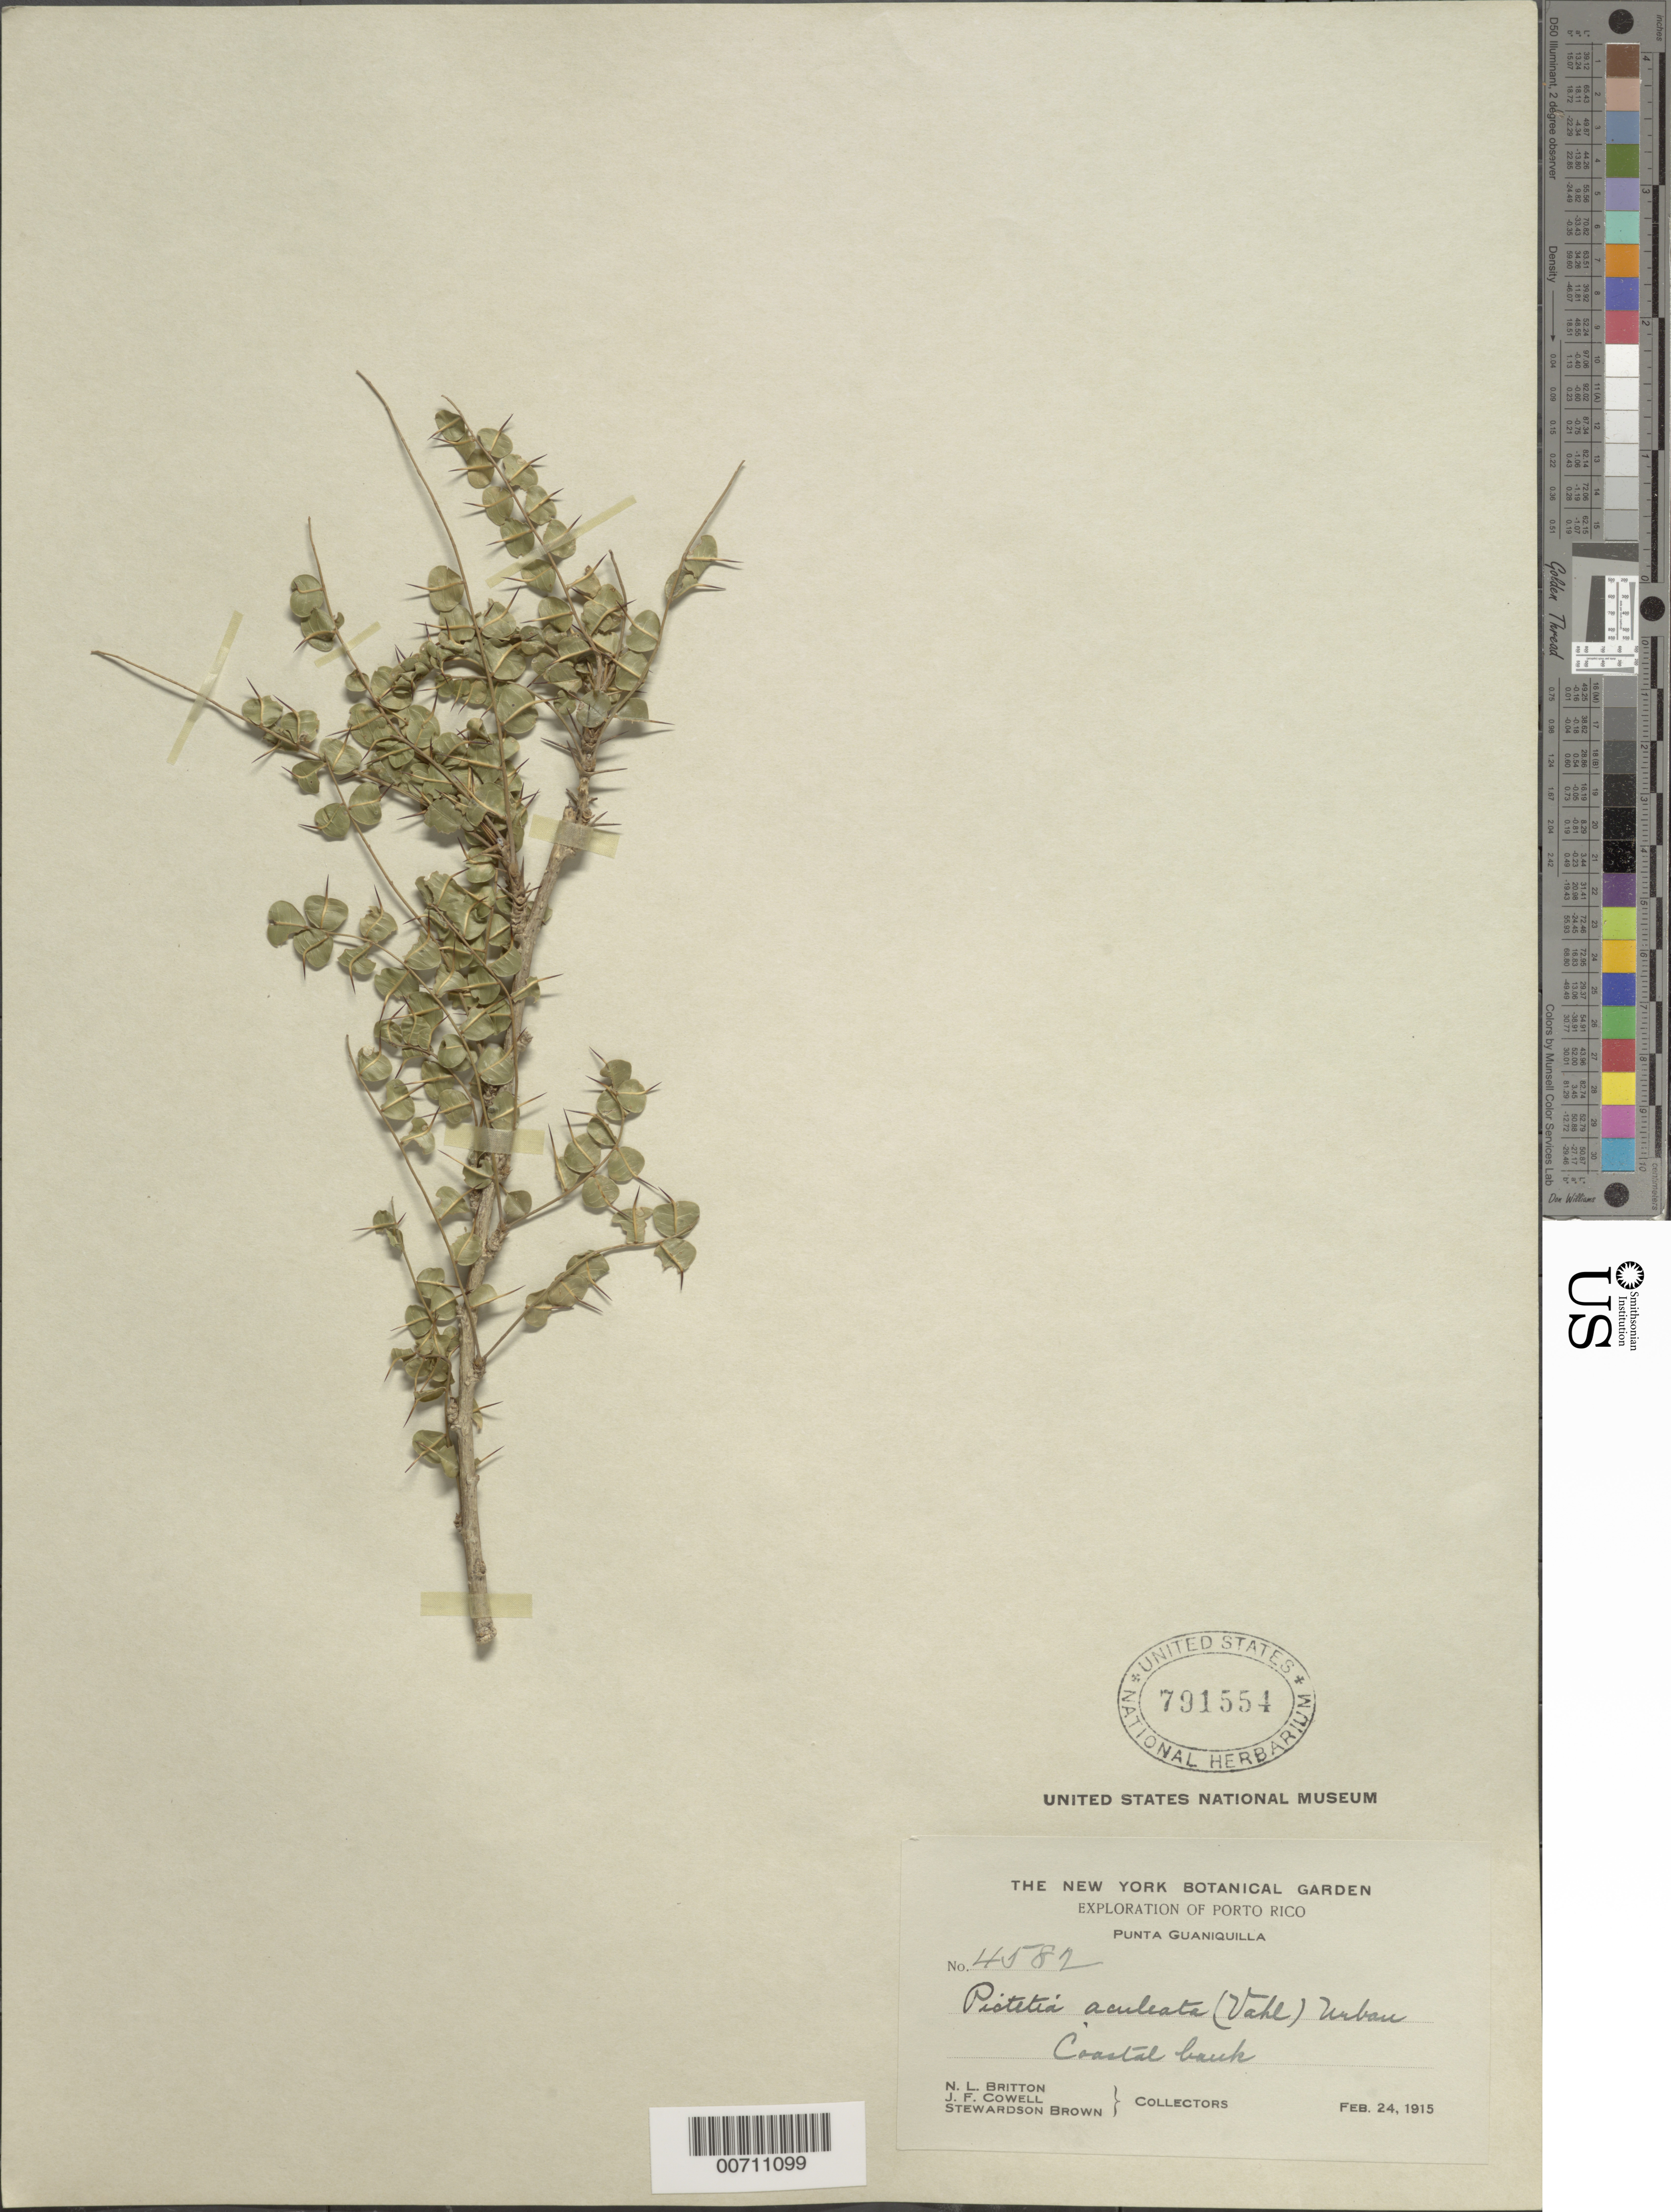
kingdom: Plantae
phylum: Tracheophyta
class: Magnoliopsida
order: Fabales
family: Fabaceae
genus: Pictetia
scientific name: Pictetia aculeata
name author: (Vahl) Urb.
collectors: N. Britton, J. F. Cowell & S. Brown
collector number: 4582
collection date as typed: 24 Feb 1915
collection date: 1915-02-24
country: Puerto Rico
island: Greater Antilles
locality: Punta Guaniquilla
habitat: Coastal bank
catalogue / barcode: US 791554